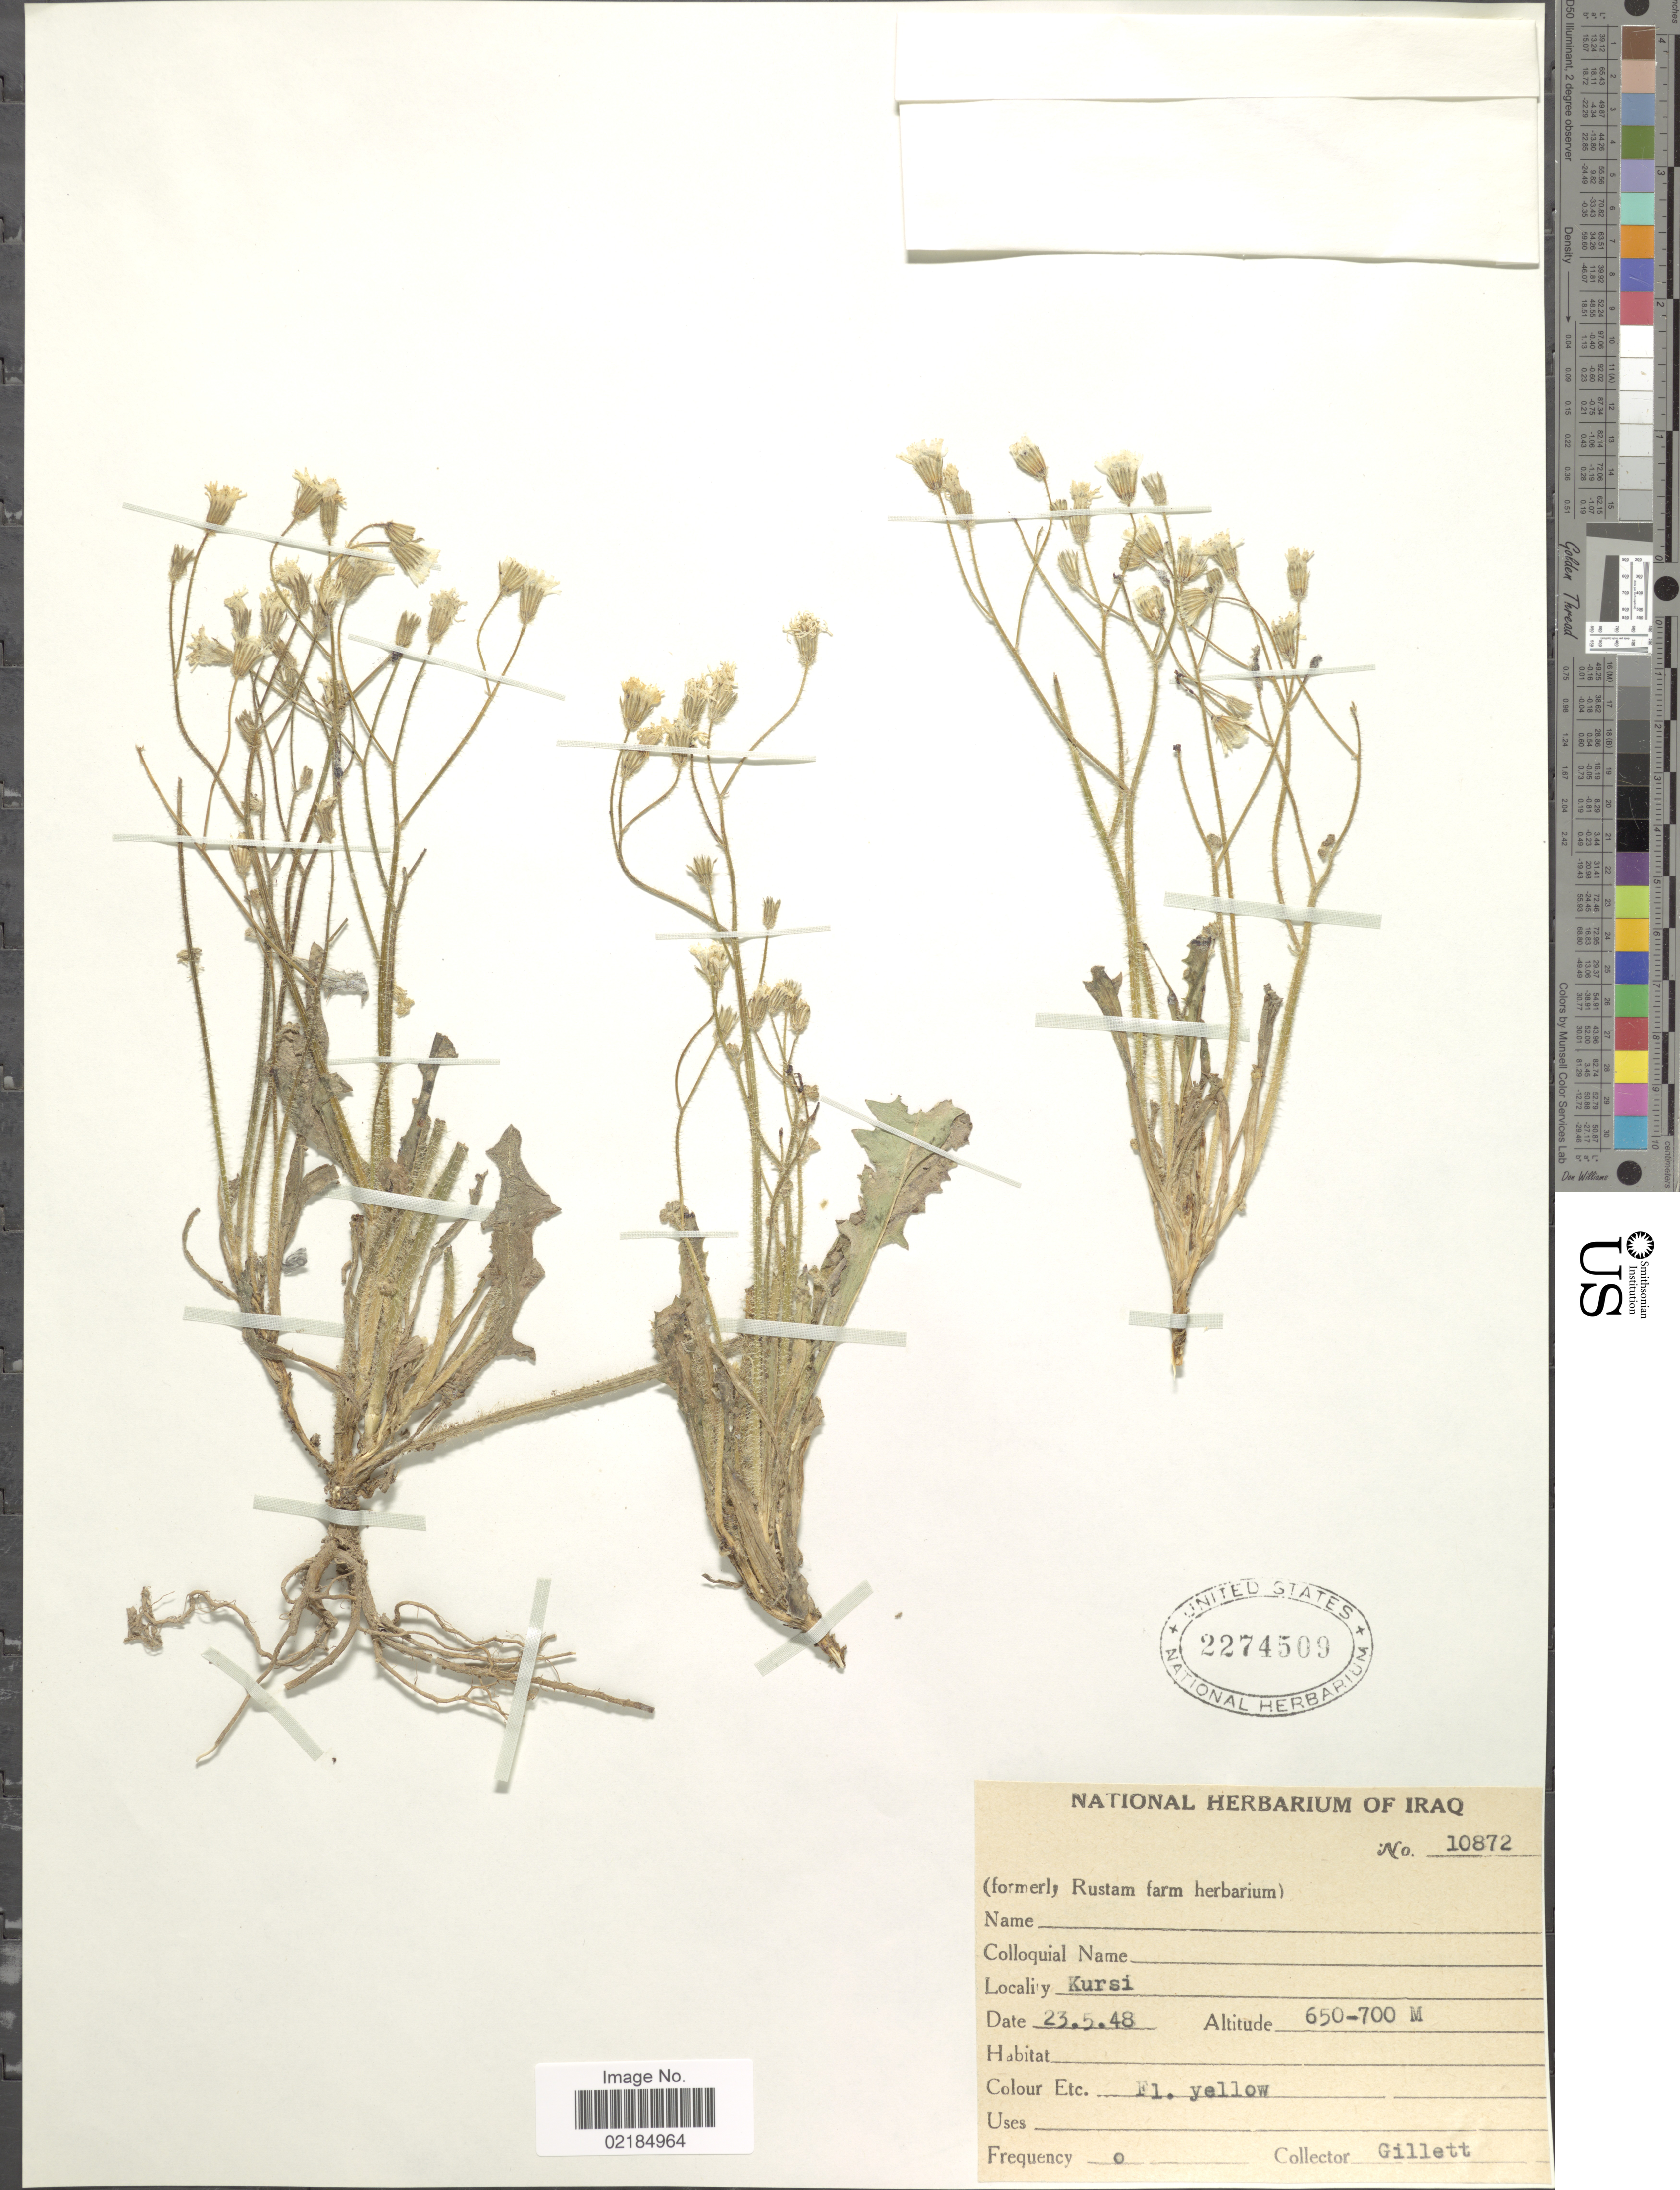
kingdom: Plantae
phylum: Tracheophyta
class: Magnoliopsida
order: Asterales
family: Asteraceae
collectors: Gillett, --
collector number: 10872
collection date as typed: Transcribed d/m/y: 23/5/48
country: Israel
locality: Kursi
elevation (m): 650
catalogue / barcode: US 2274509